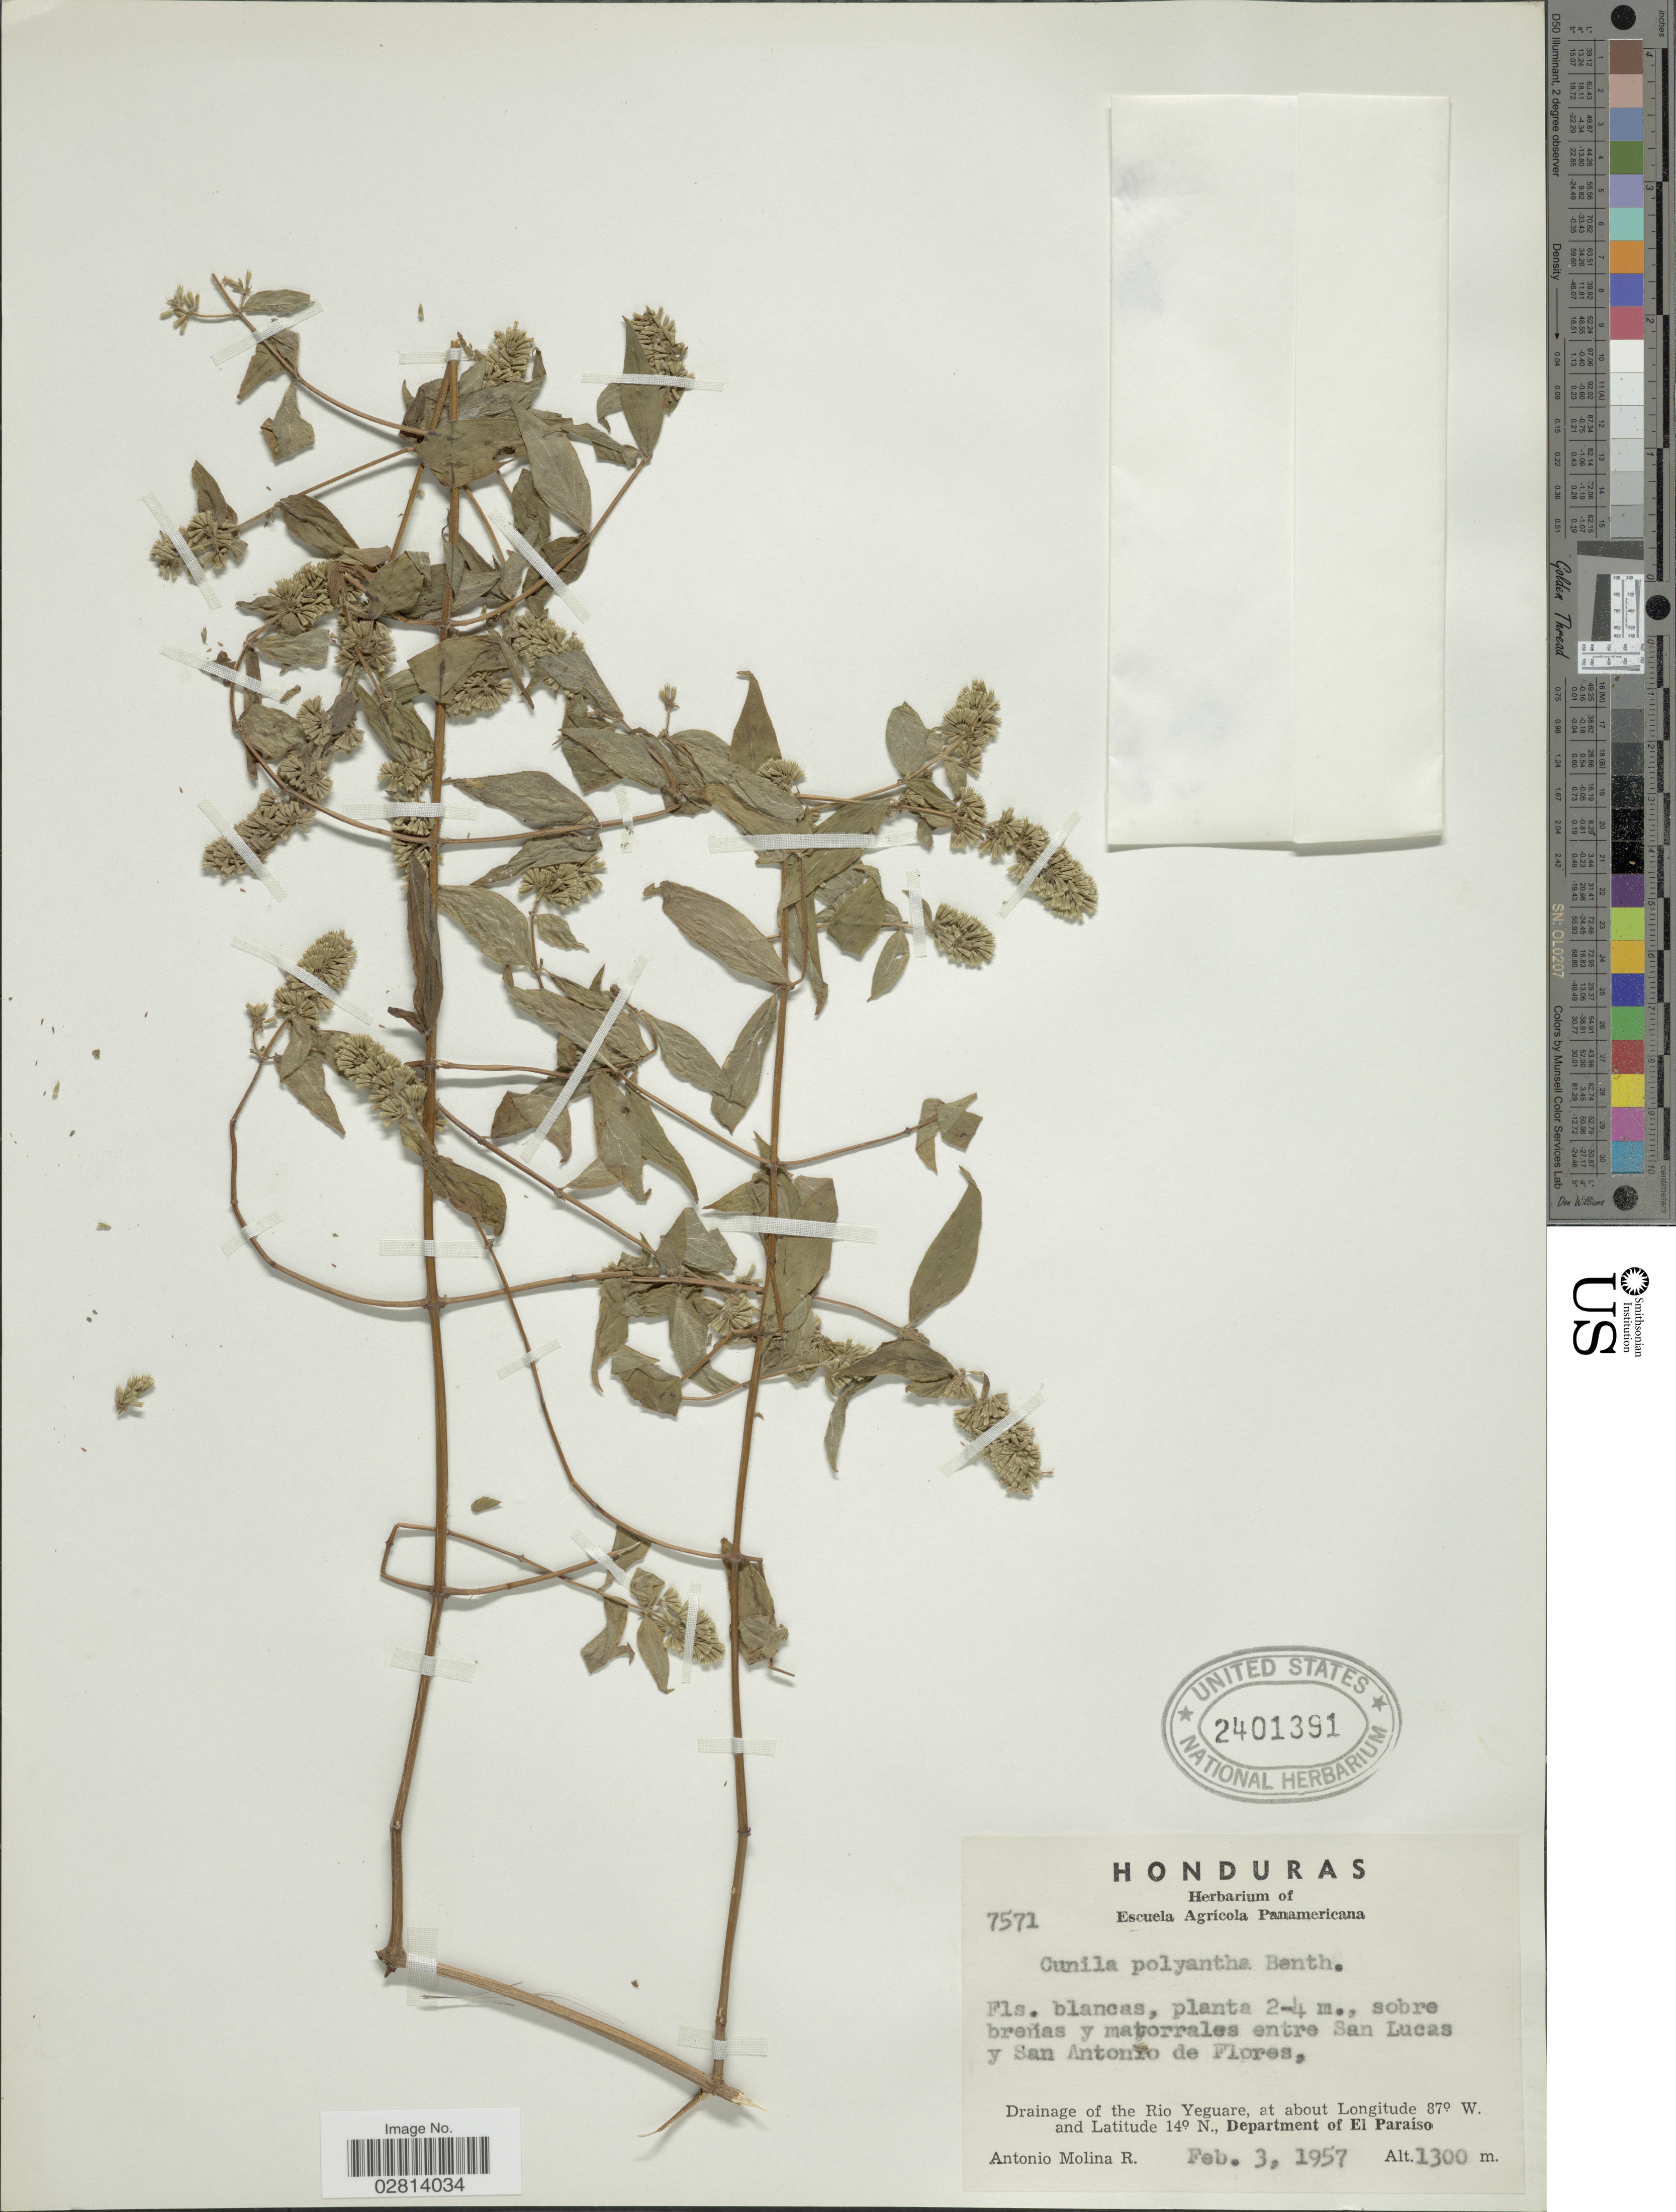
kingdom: Plantae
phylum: Tracheophyta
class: Magnoliopsida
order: Lamiales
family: Lamiaceae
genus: Cunila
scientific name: Cunila polyantha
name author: Benth.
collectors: A. Molina R.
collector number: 7571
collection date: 1957-02-03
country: Honduras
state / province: El Paraíso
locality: Sobre breñas y matorrales entre San Lucas y San Antonio de Flores, Drainage of the Rio Yeguare, Department of El Paraíso.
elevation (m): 1300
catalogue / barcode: US 2401391